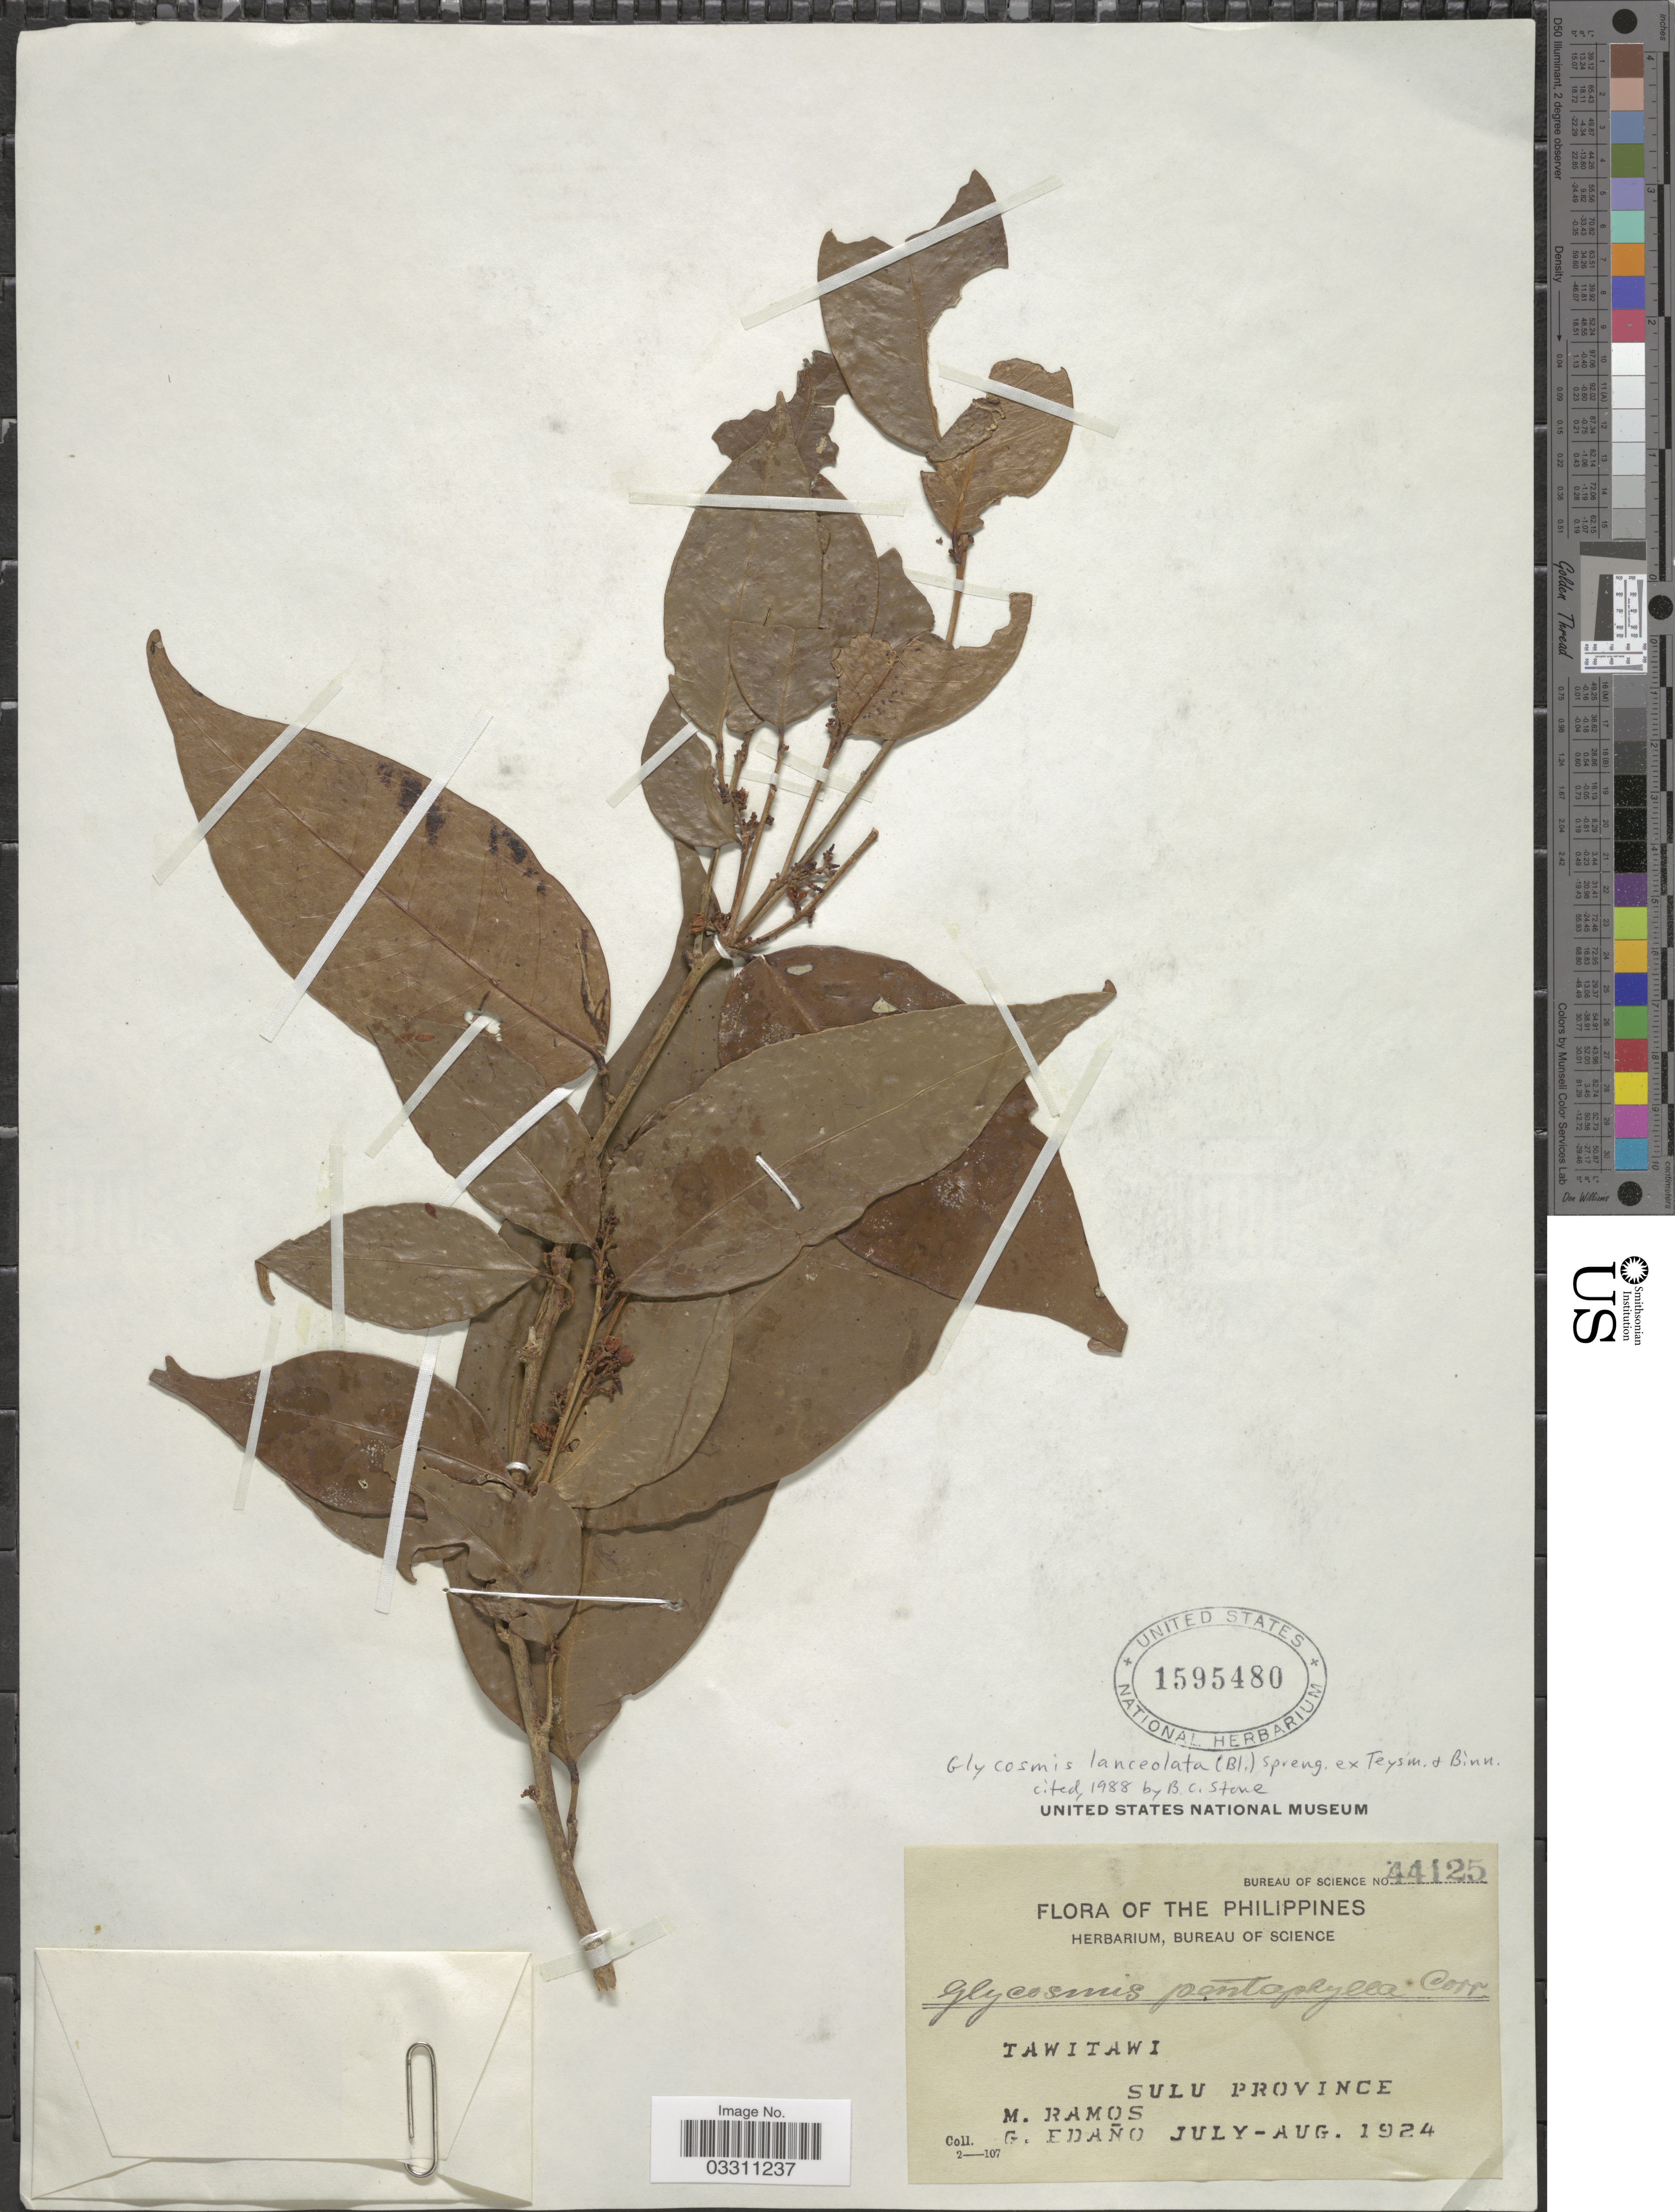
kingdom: Plantae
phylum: Tracheophyta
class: Magnoliopsida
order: Sapindales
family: Rutaceae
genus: Glycosmis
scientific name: Glycosmis lanceolata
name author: (Blume) Spreng. ex Teysm. & Binn.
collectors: M. Ramos & G. Edaño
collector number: Bureau of Science 44125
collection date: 1924-07/1924-08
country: Philippines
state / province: Muslim Mindanao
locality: Tawitawi.Sulu Province.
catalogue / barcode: US 1595480